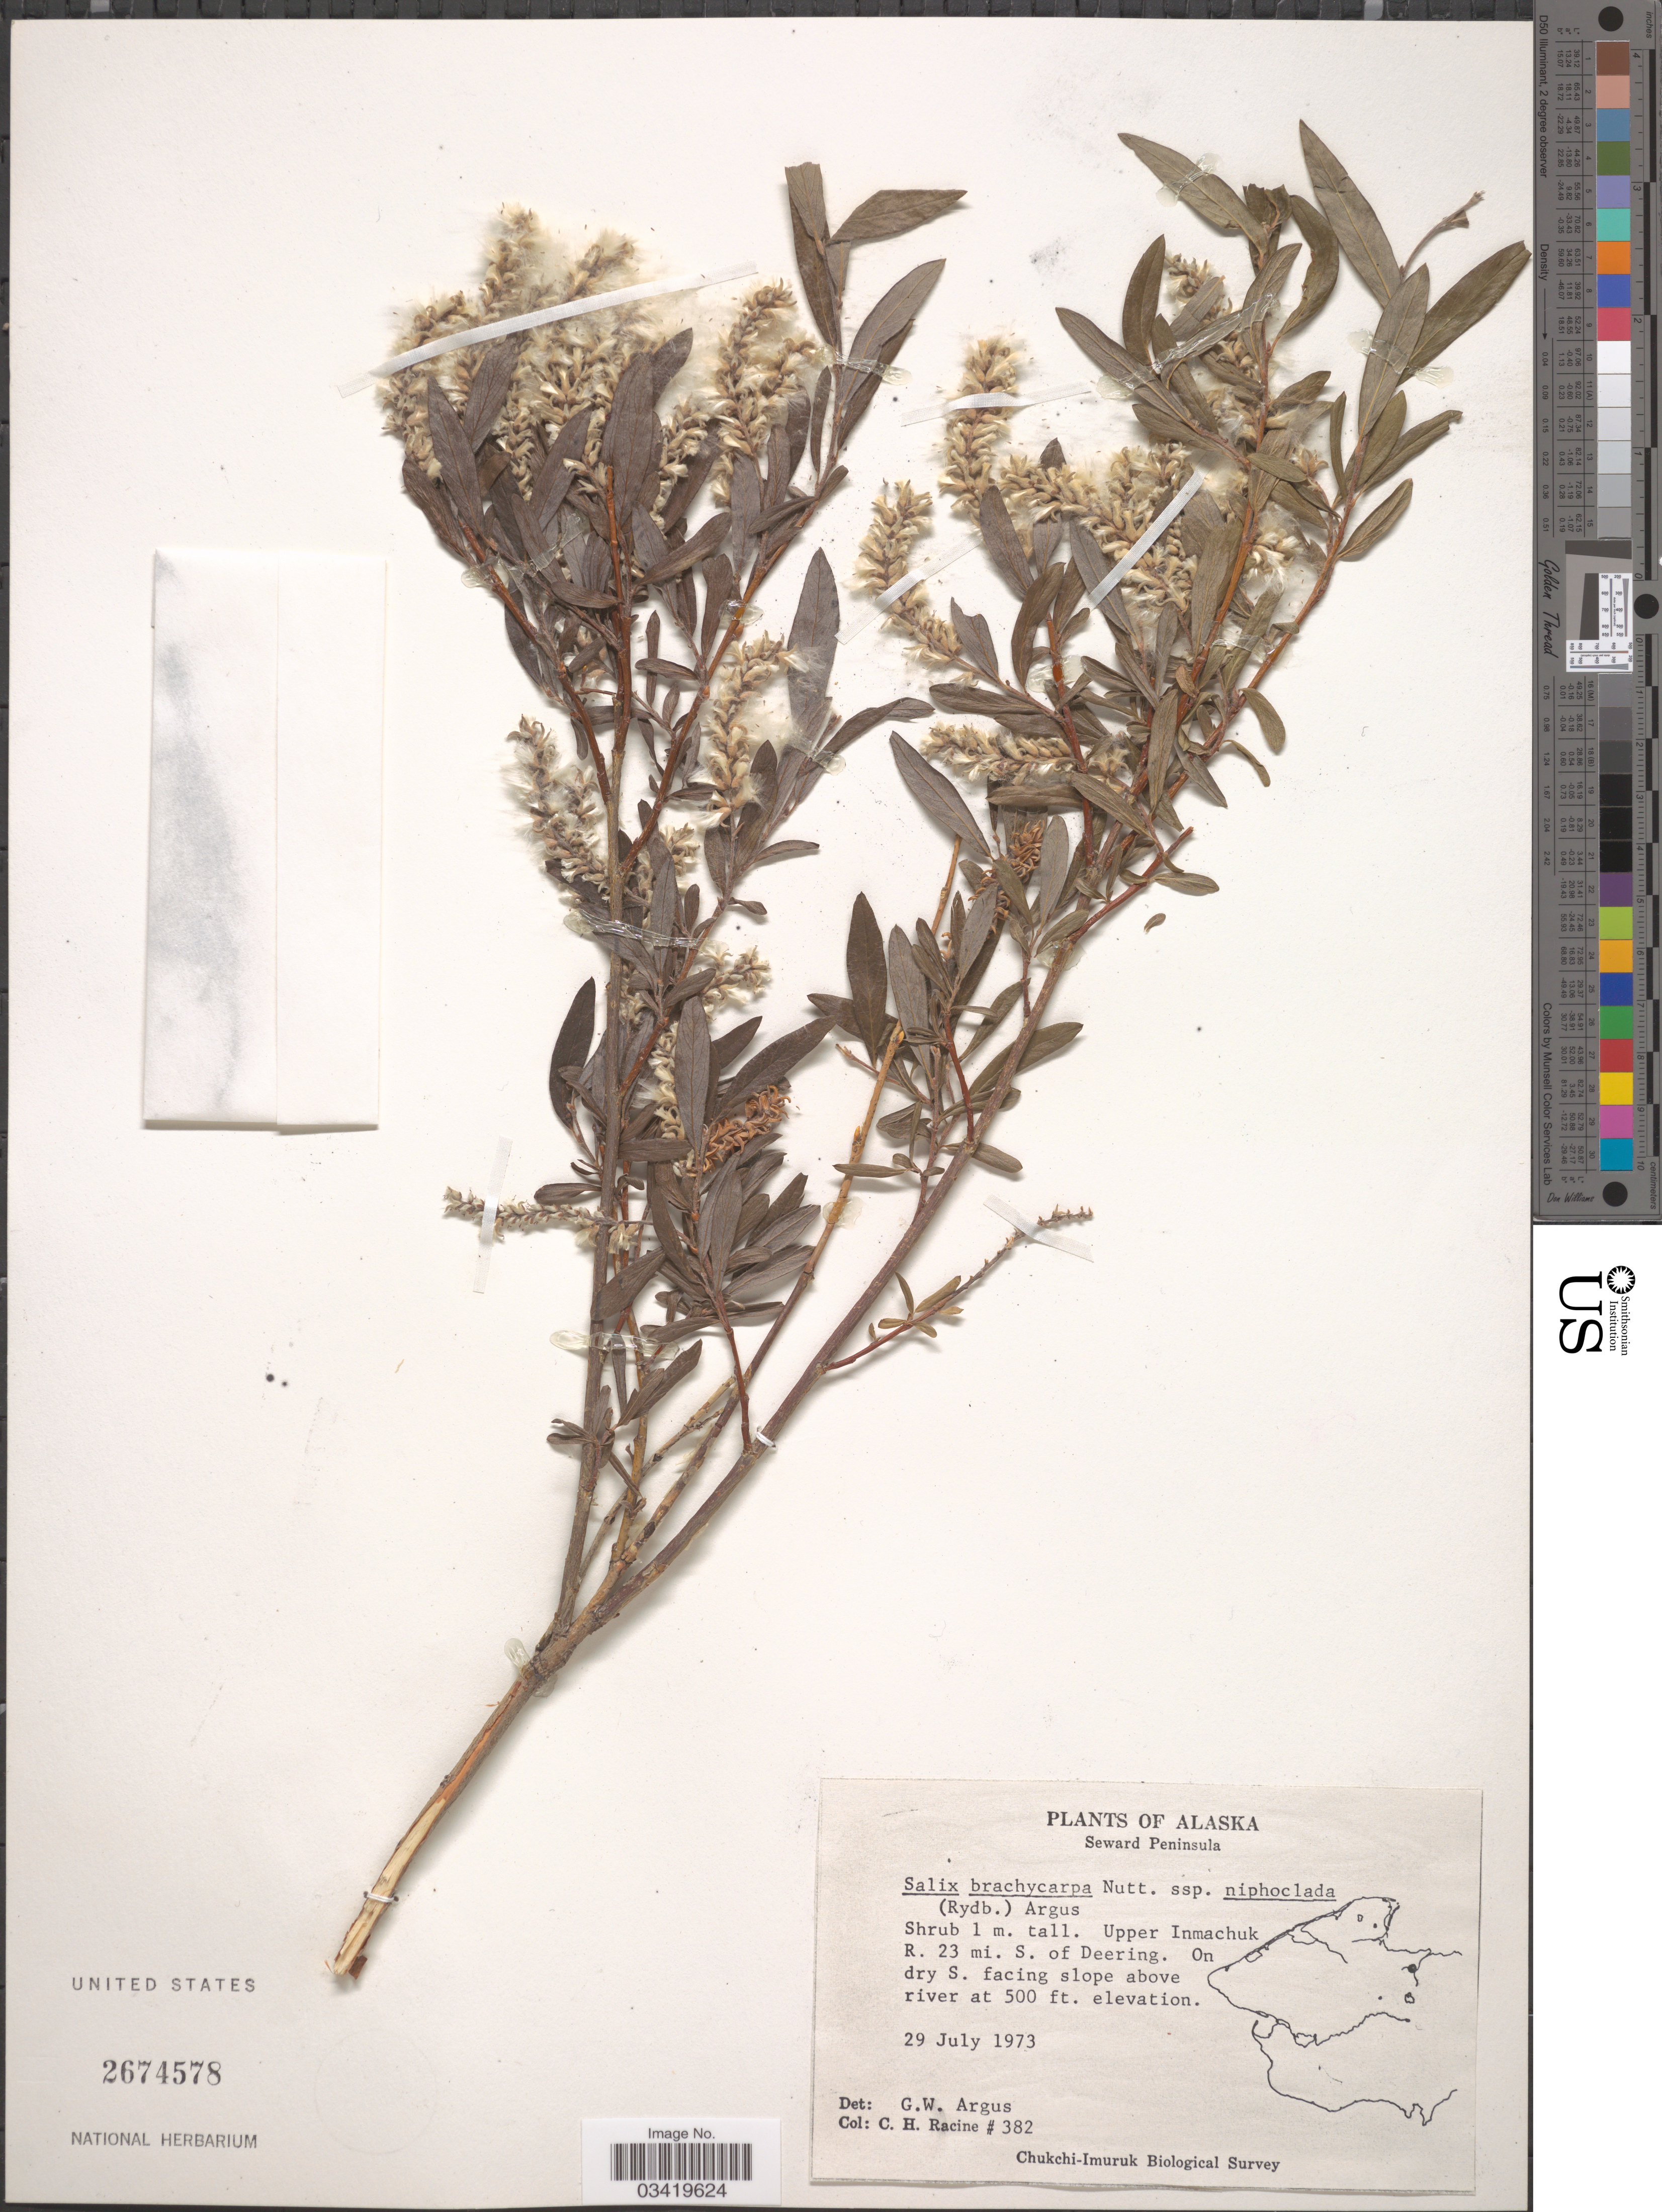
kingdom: Plantae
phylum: Tracheophyta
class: Magnoliopsida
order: Malpighiales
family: Salicaceae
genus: Salix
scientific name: Salix brachycarpa subsp. niphoclada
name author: (Rydb.) Argus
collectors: C. Racine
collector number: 382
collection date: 1973-07-29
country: United States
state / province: Alaska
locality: Seward Peninsula. Upper Inmachuk R. 23 mi. S. of Deering.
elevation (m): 152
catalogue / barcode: US 2674578